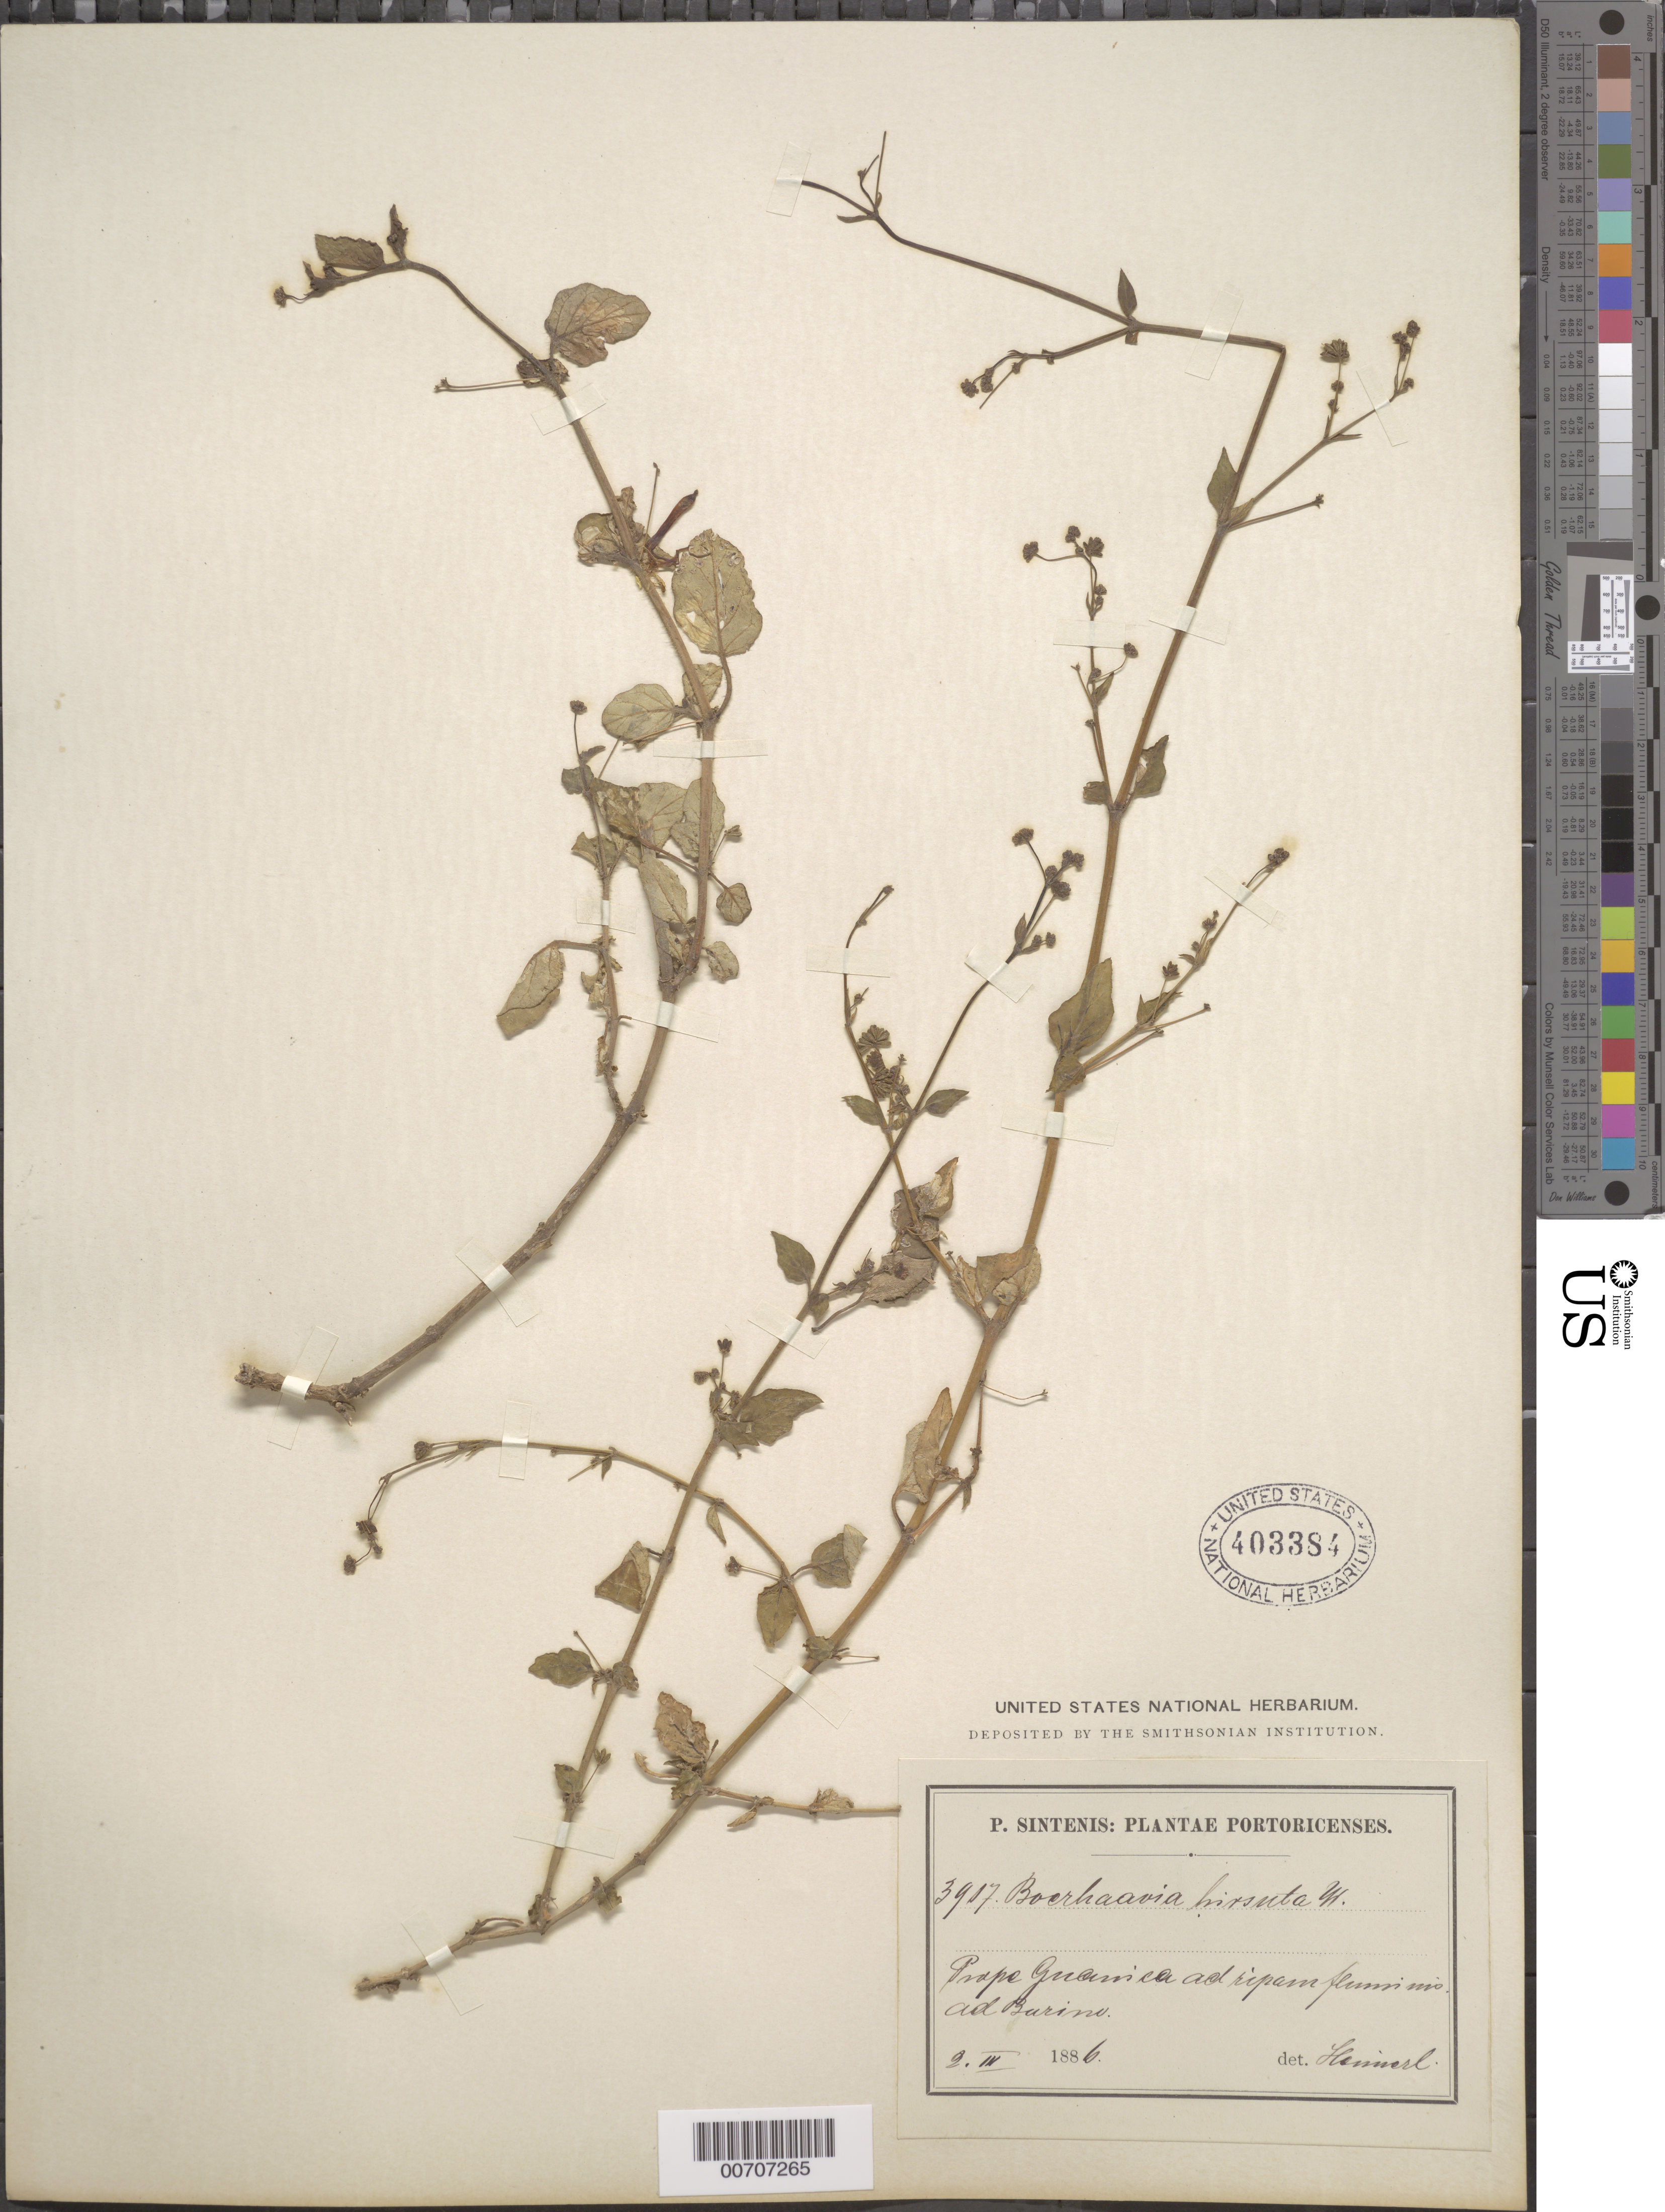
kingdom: Plantae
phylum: Tracheophyta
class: Magnoliopsida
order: Caryophyllales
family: Nyctaginaceae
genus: Boerhavia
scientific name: Boerhavia hirsuta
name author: Willd.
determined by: Heimerl, A.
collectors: P. Sintenis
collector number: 3917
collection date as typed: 02 Apr 1886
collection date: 1886-04-02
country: Puerto Rico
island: Greater Antilles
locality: Prope Guanica ad ripan fluminis ad Burino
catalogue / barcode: US 403384